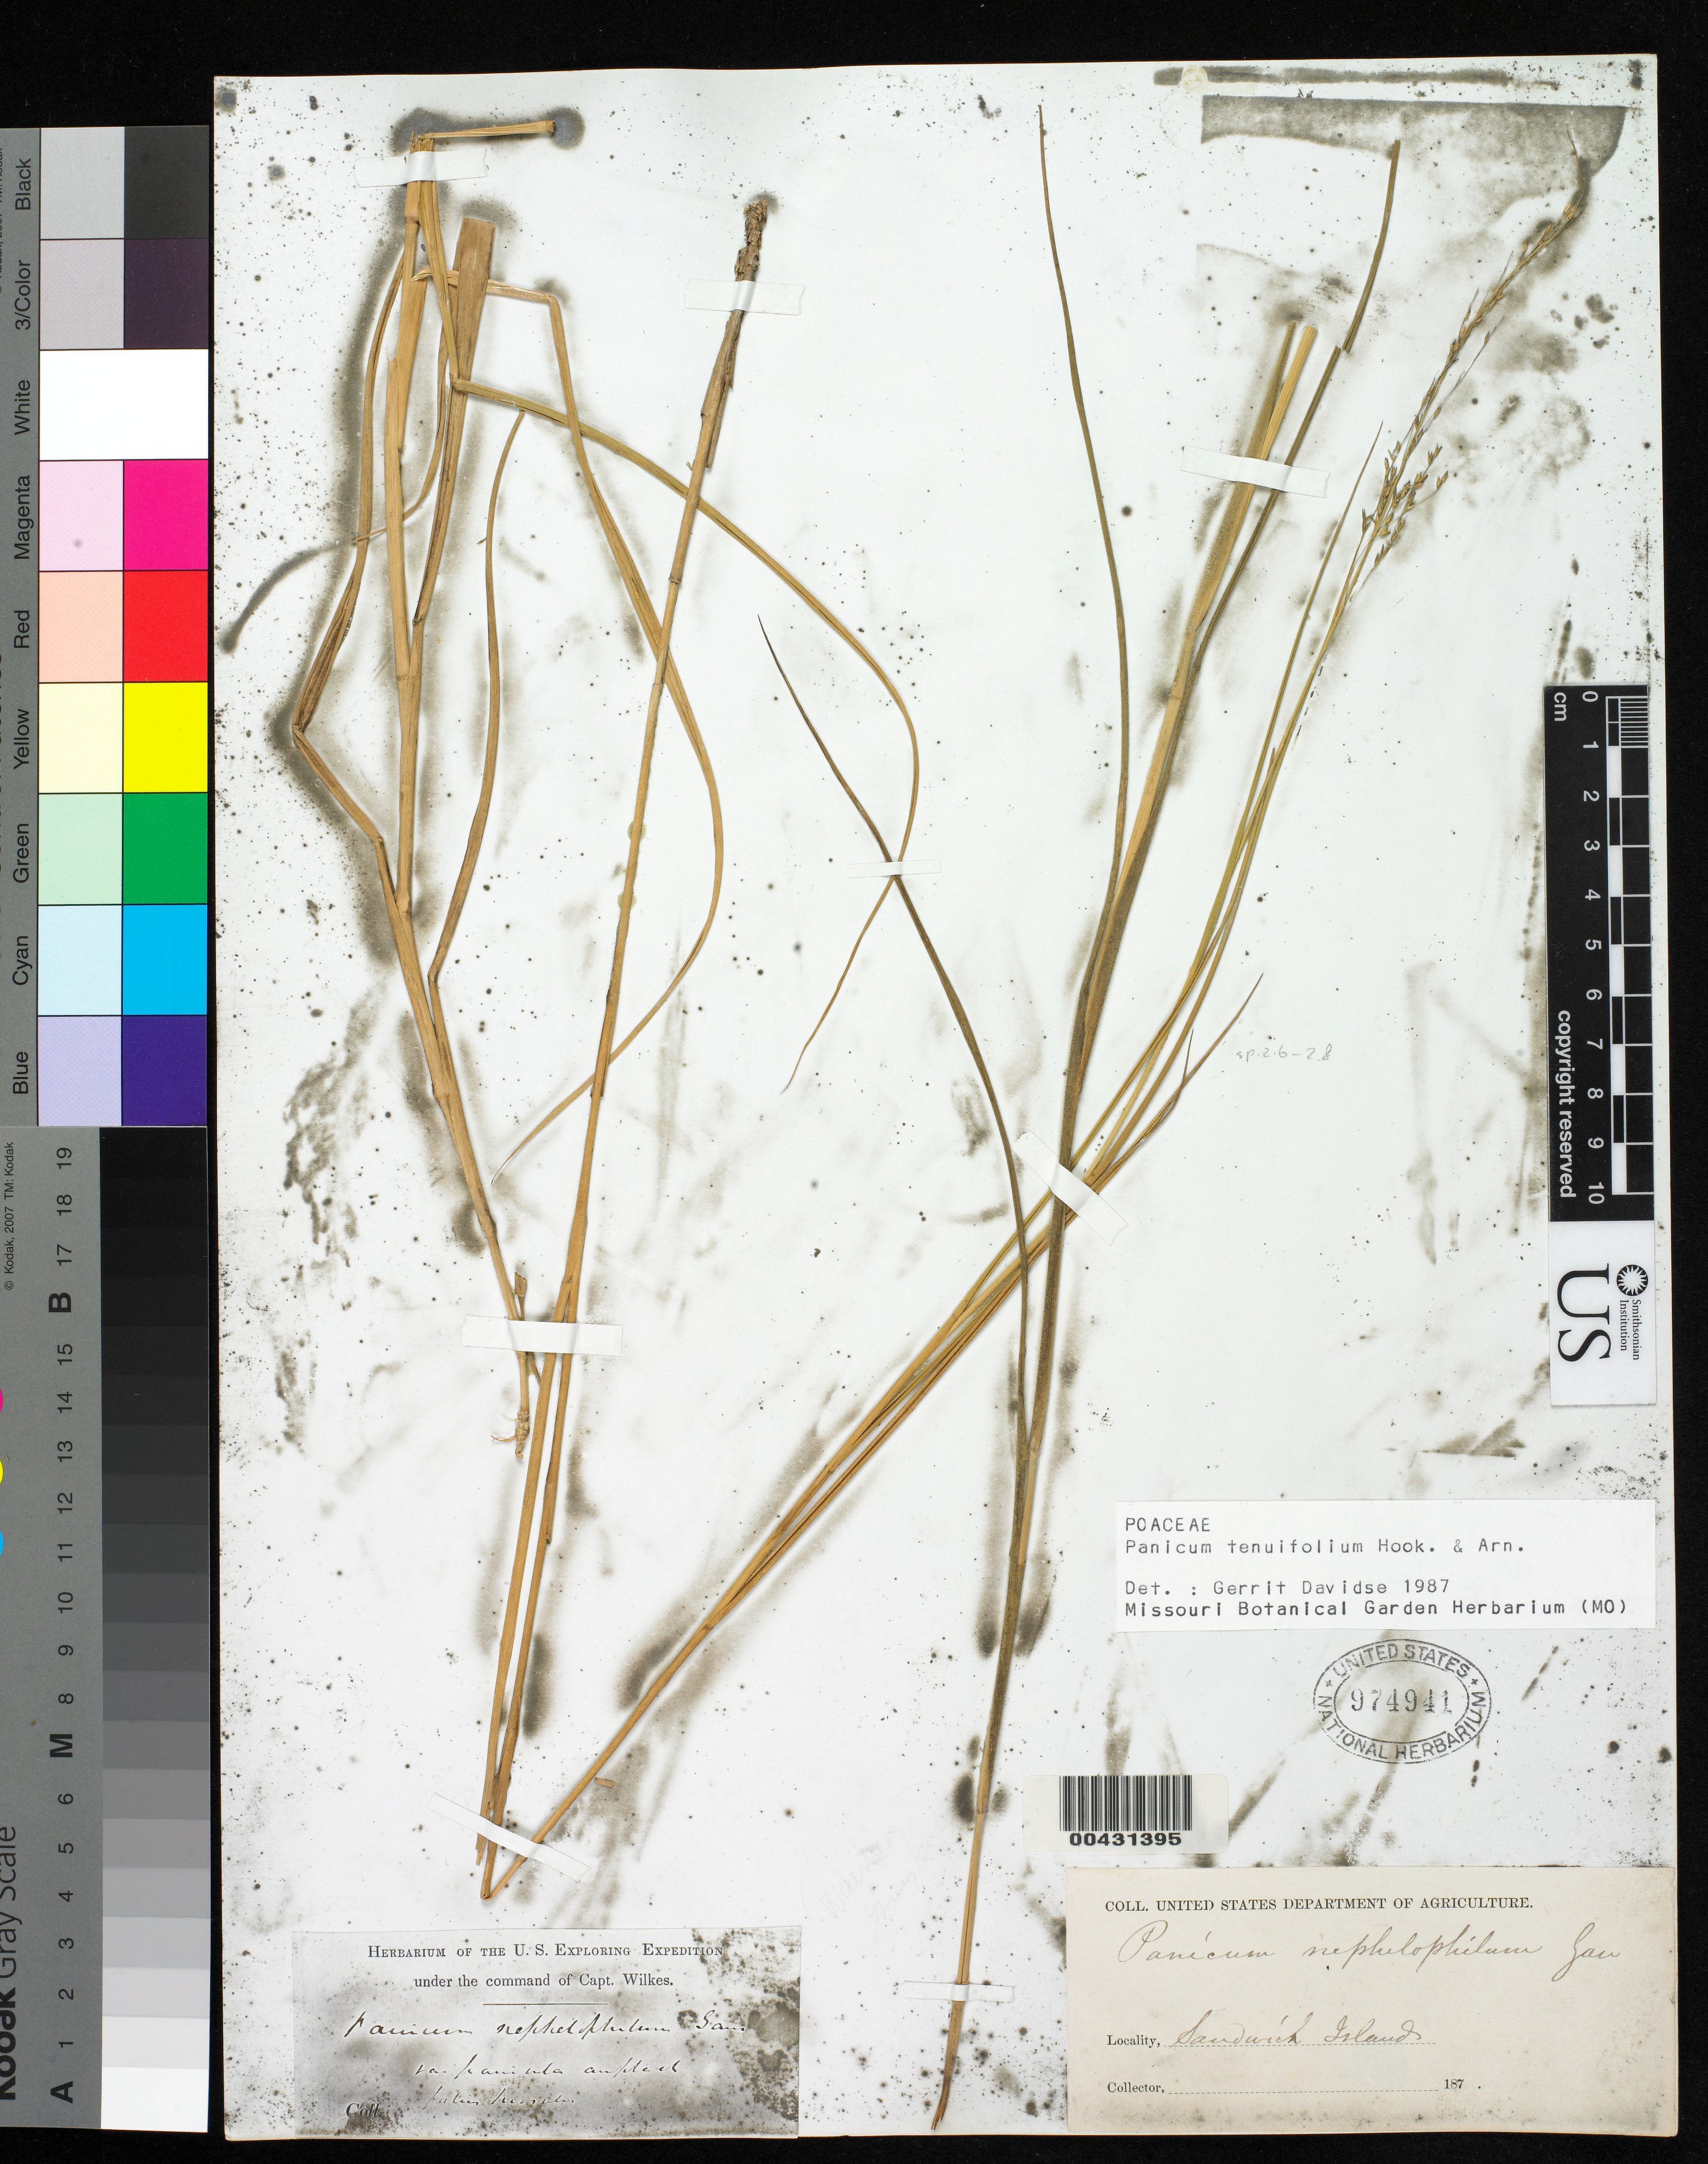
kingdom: Plantae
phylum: Tracheophyta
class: Liliopsida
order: Poales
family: Poaceae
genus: Panicum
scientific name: Panicum tenuifolium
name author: Hook. & Arn.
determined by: Davidse, Gerrit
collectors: Wilkes Explor. Exped.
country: United States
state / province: Hawaii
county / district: Honolulu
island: Oahu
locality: Sandwich Island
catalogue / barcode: US 974941